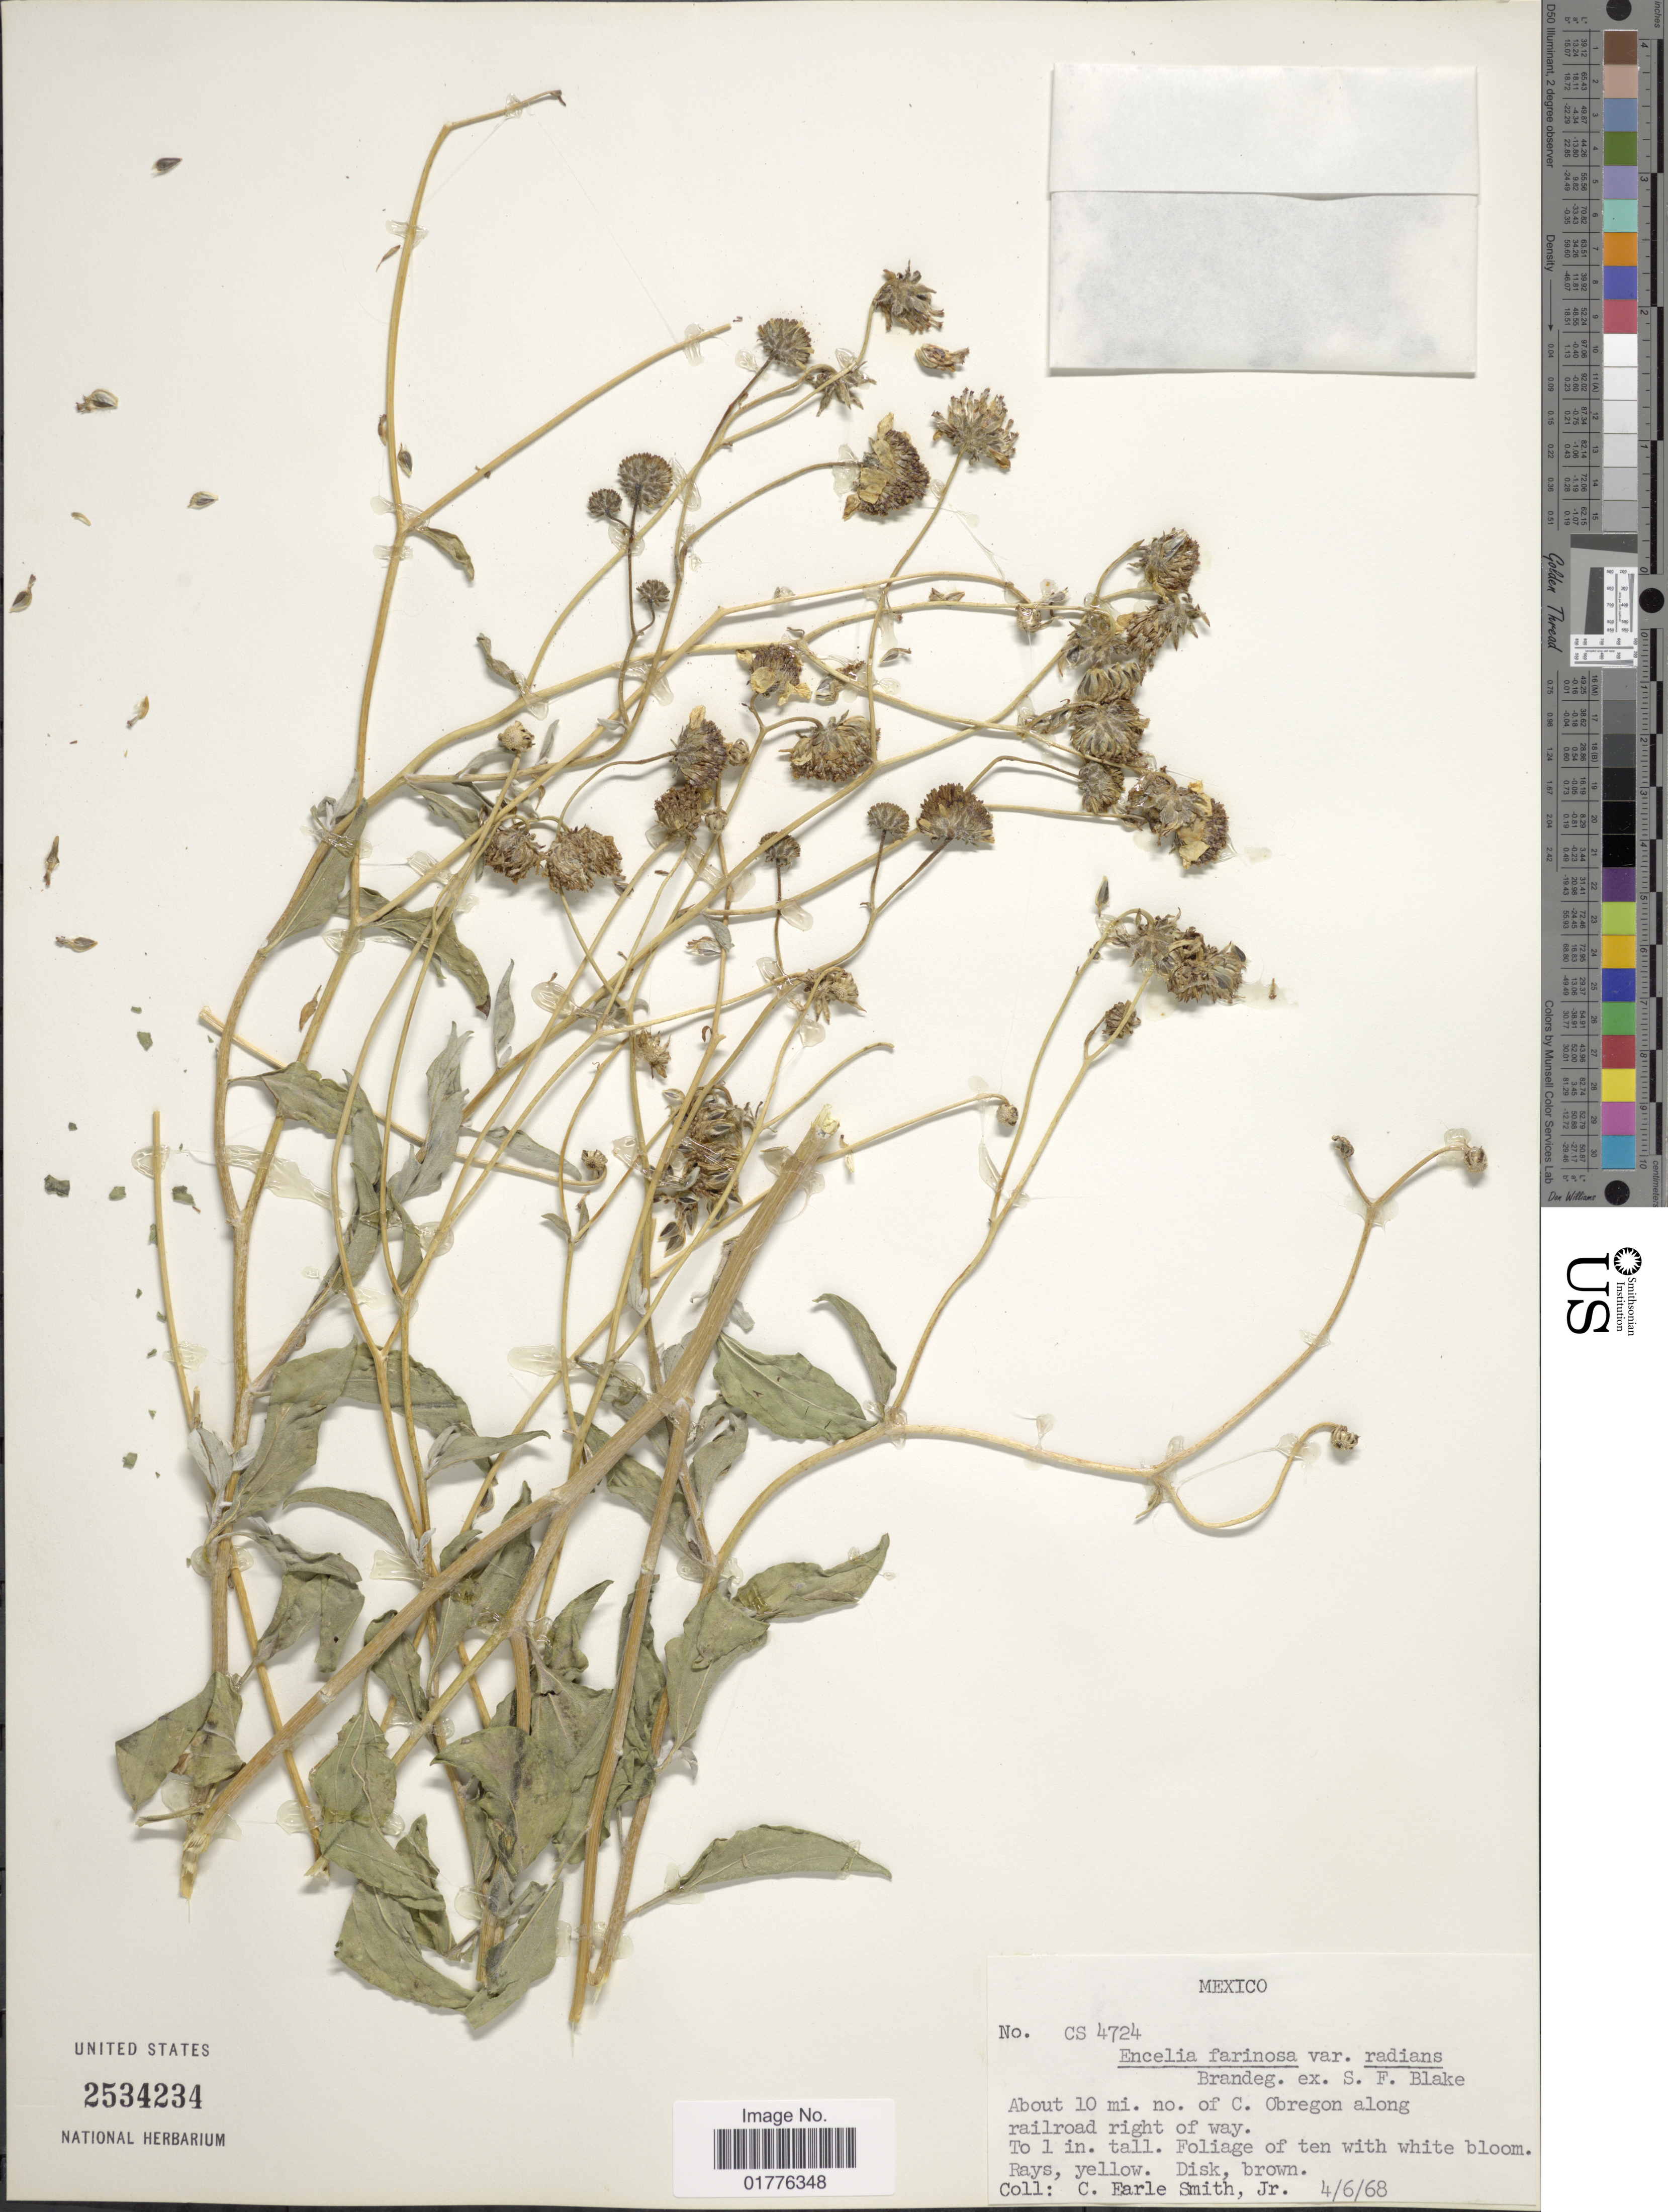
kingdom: Plantae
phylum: Tracheophyta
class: Magnoliopsida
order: Asterales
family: Asteraceae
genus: Encelia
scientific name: Encelia farinosa var. radians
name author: Brandegee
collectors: C. E. Smith Jr.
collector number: CS4724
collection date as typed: Transcribed d/m/y: 4/6/68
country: Mexico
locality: About 10 mi. no. of C. Obregon along railroad right of way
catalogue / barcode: US 2534234